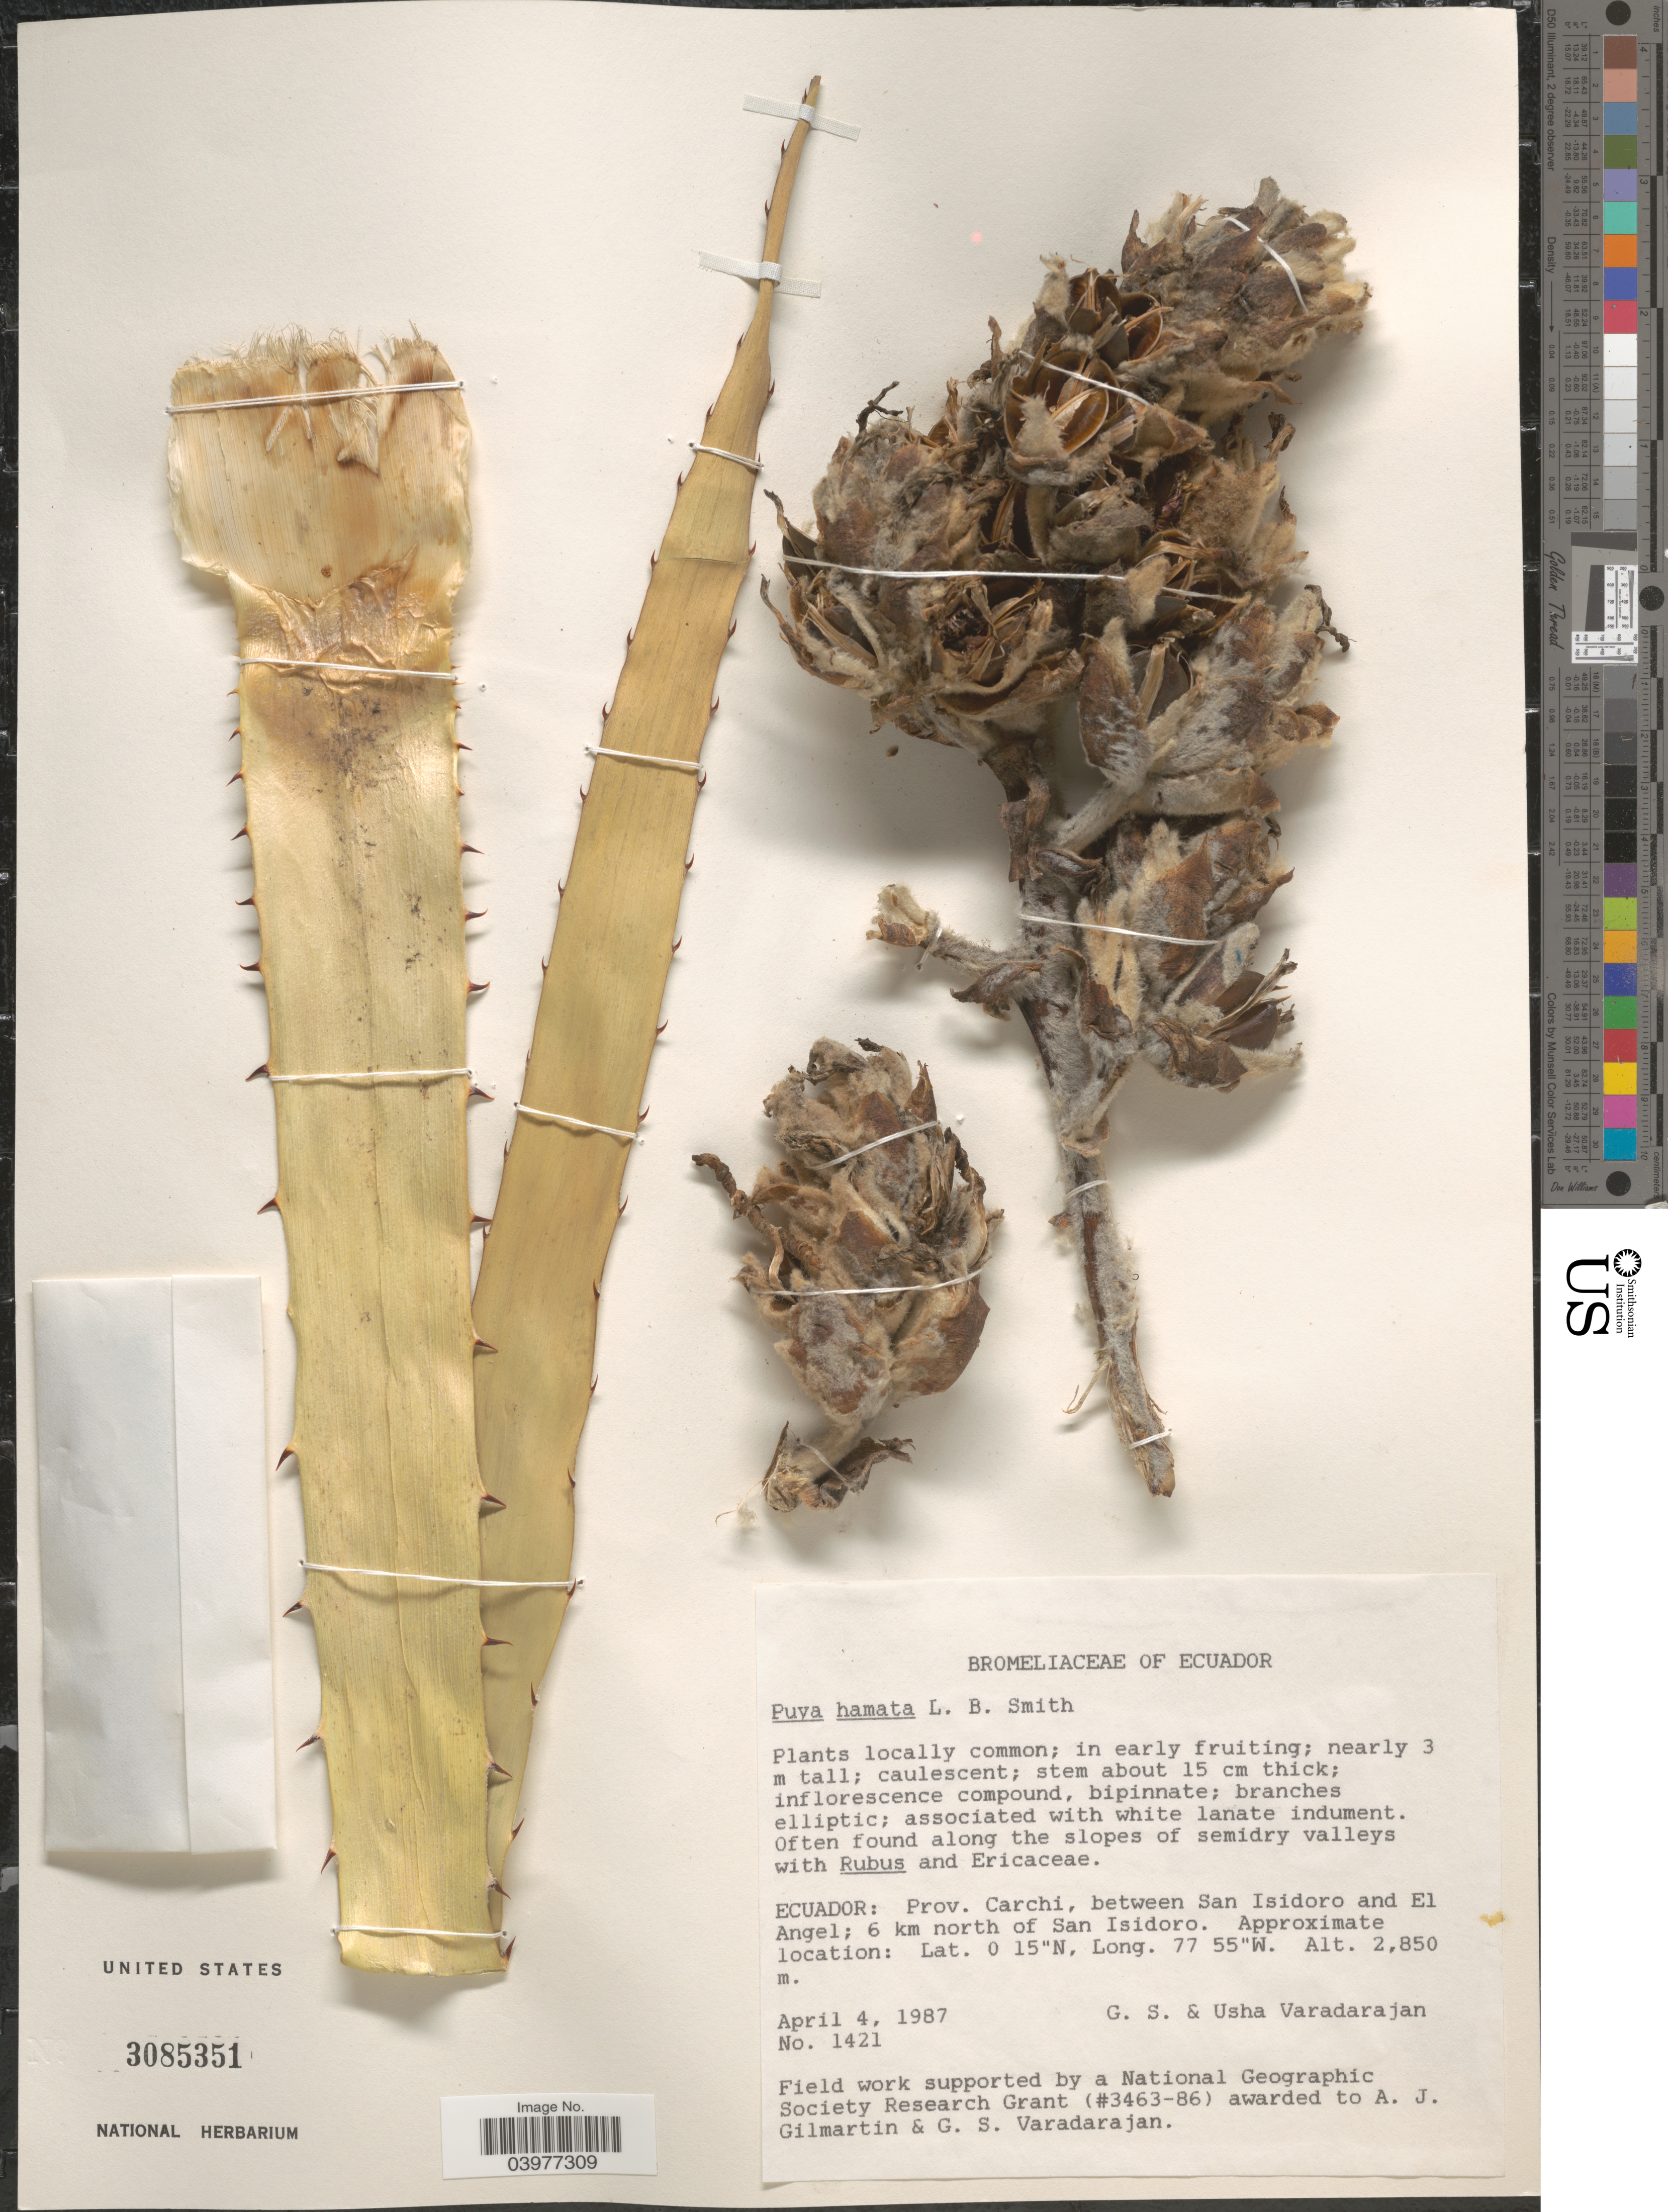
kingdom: Plantae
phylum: Tracheophyta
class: Liliopsida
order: Poales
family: Bromeliaceae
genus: Puya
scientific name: Puya hamata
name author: L.B. Sm.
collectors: G. S. Varadarajan & U. Varadarajan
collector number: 1421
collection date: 1987-04-04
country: Ecuador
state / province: Carchi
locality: Between San Isidoro and El Angel; 6 km north of San Isidoro.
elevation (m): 2850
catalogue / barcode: US 3085351